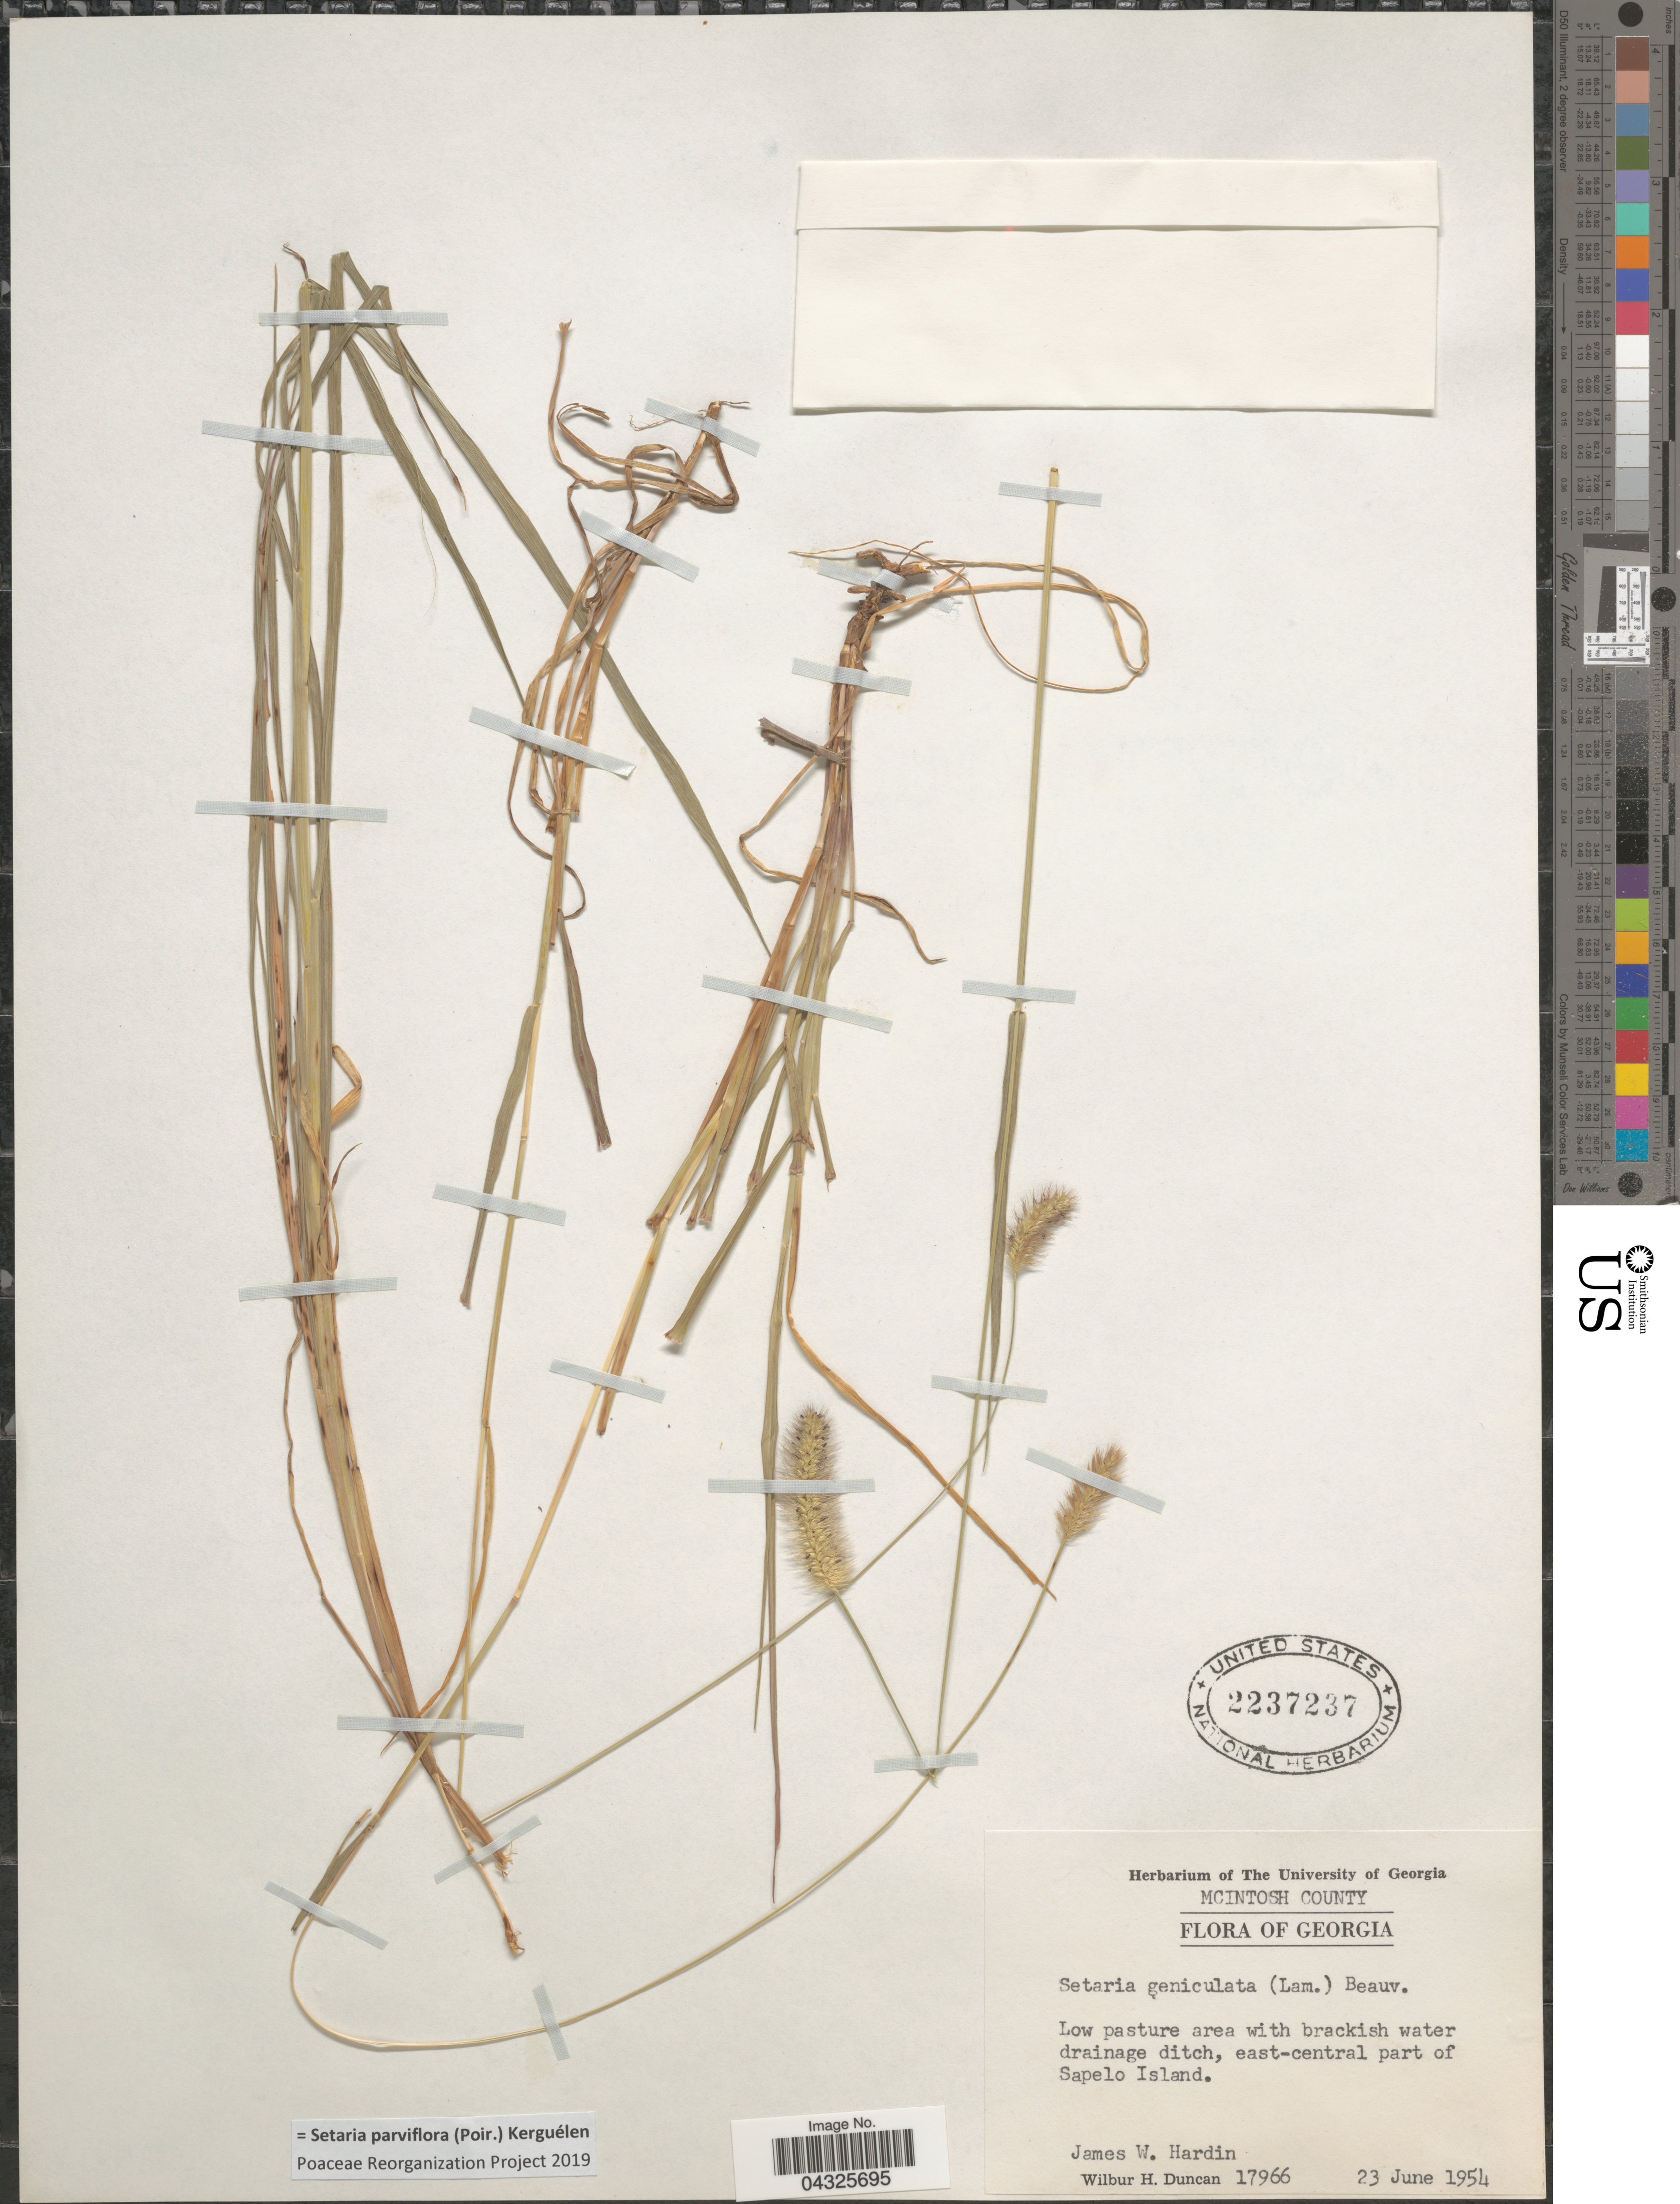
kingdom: Plantae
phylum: Tracheophyta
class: Liliopsida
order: Poales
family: Poaceae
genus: Setaria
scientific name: Setaria parviflora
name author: (Poir.) Kerguélen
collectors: J. Hardin & W. H. Duncan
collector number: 17966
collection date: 1954-06-23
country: United States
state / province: Georgia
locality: Mcintosh County. East-central part of Sapelo Island.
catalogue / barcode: US 2237237